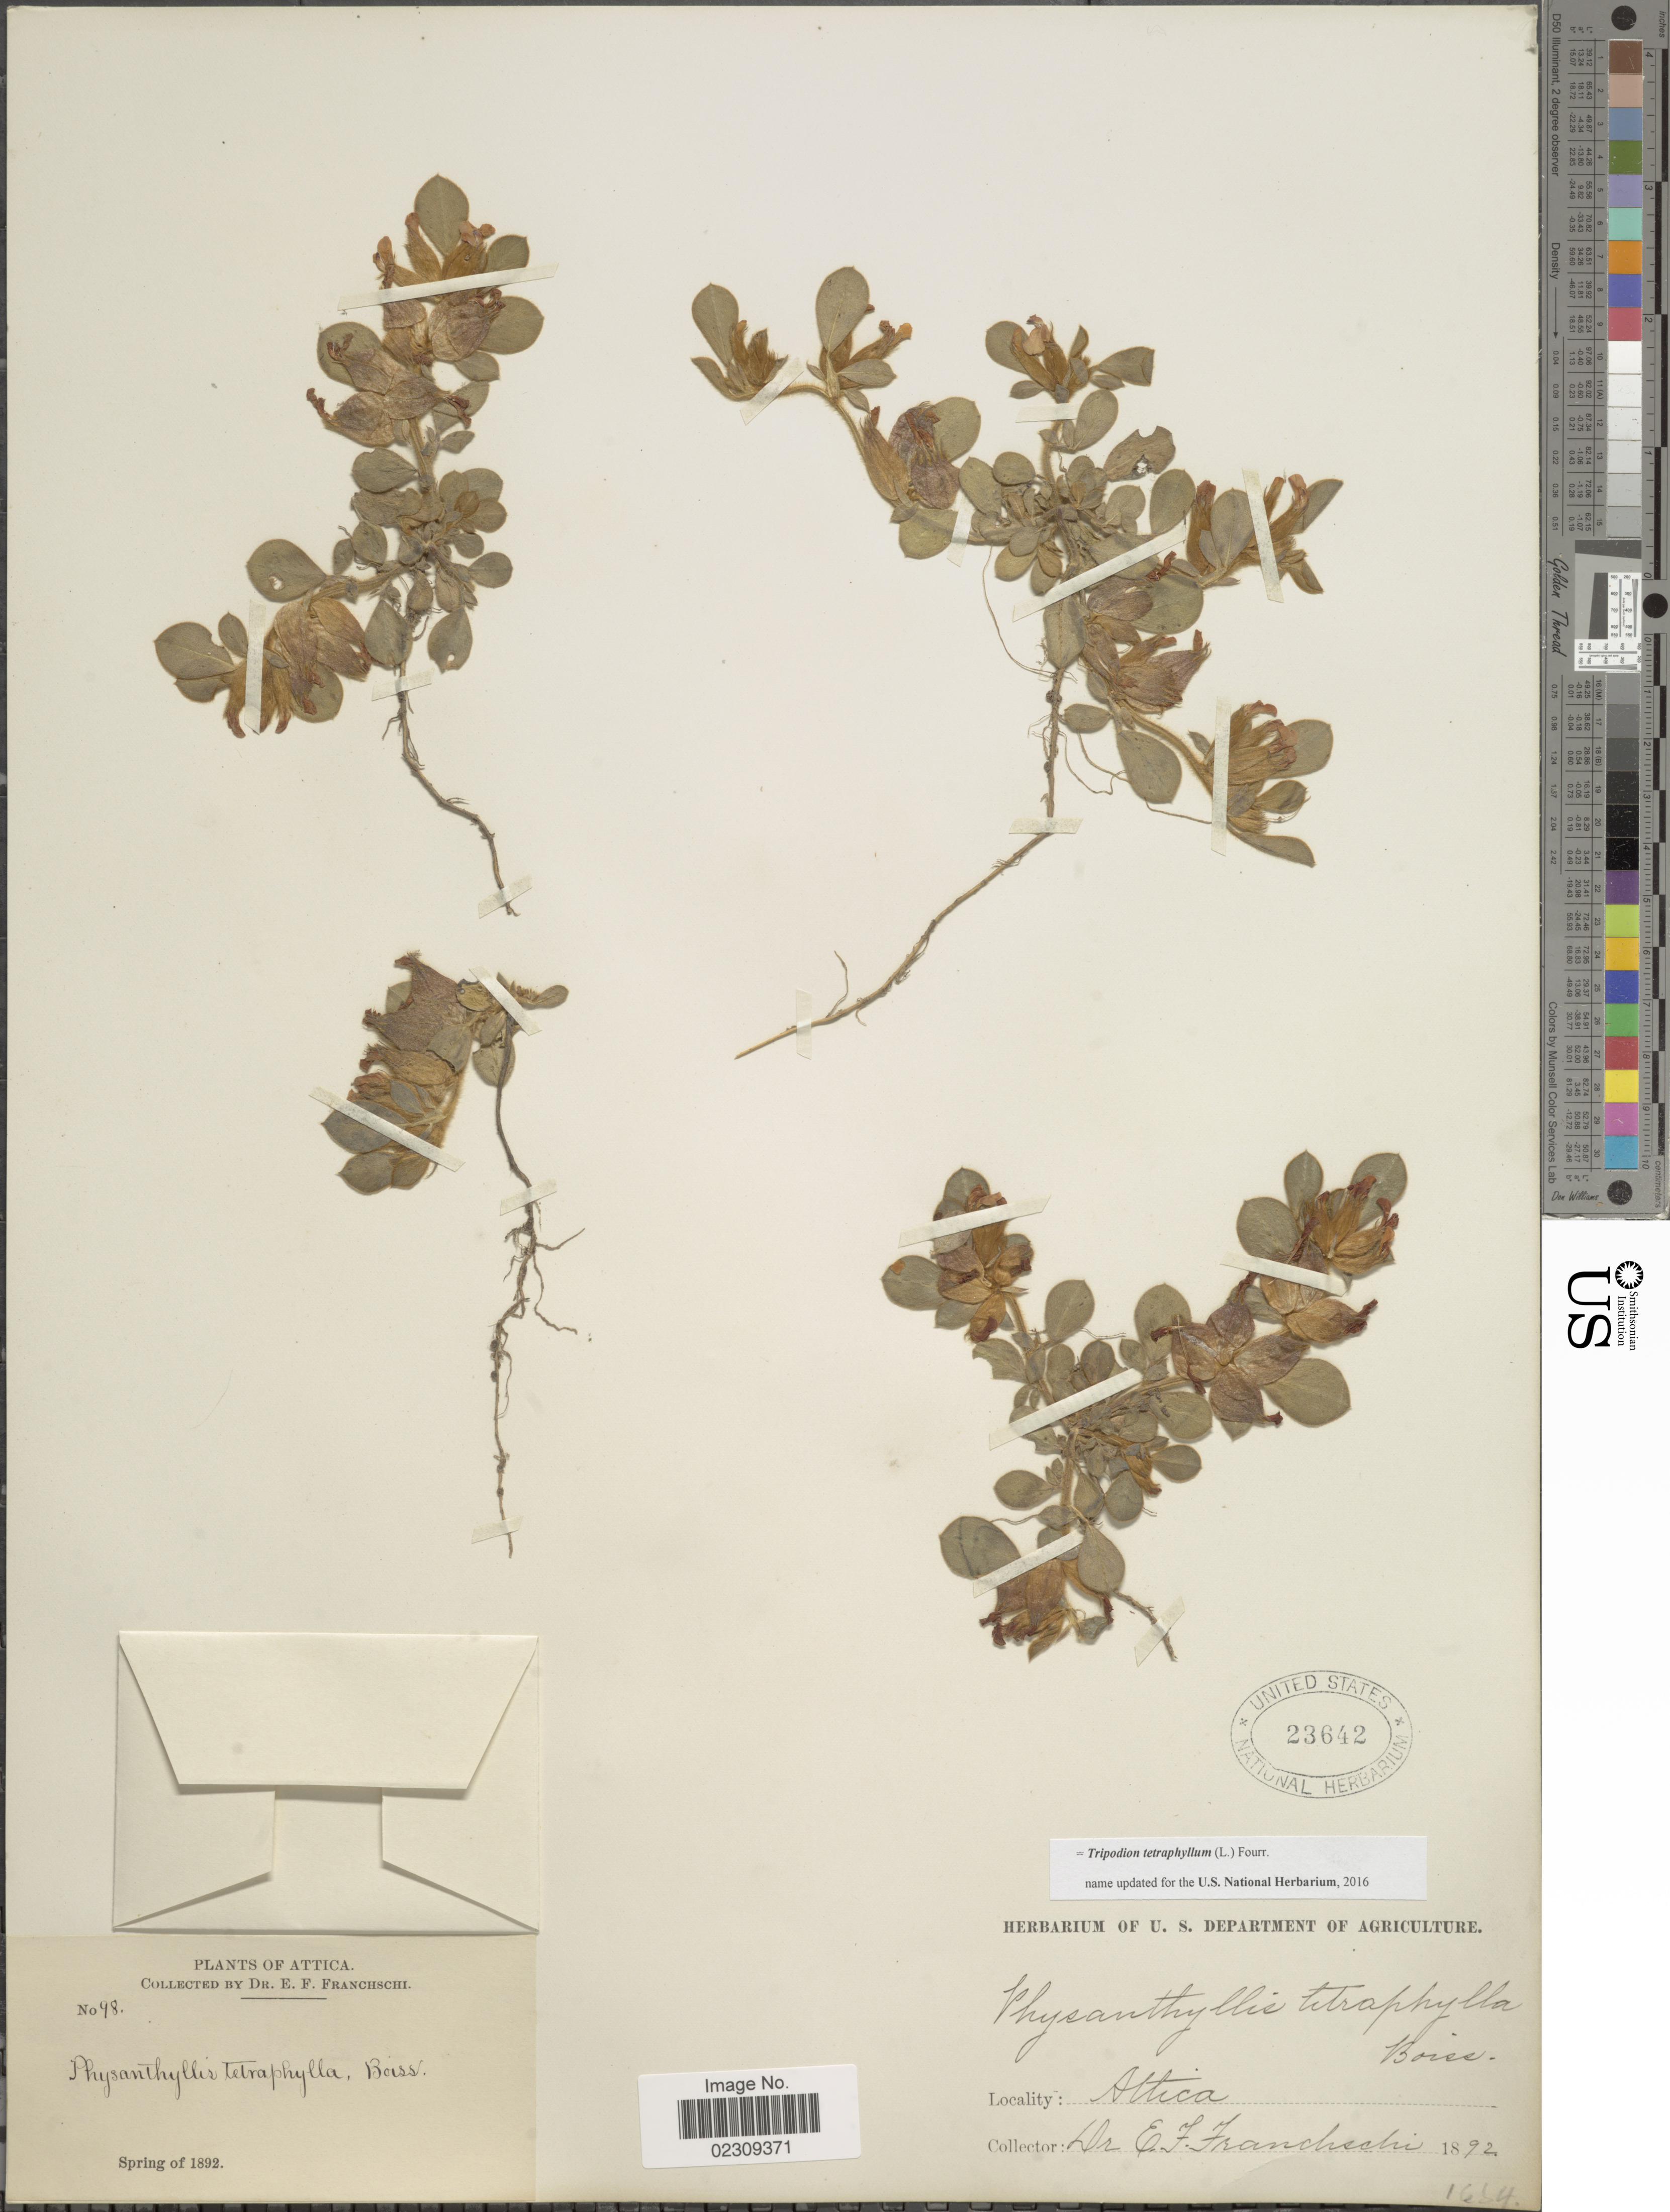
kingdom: Plantae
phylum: Tracheophyta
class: Magnoliopsida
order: Fabales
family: Fabaceae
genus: Tripodion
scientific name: Tripodion tetraphyllum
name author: (L.) Fourr.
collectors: E. Franchschi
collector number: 98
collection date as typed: spring 1892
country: Greece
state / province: Attica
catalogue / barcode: US 23642